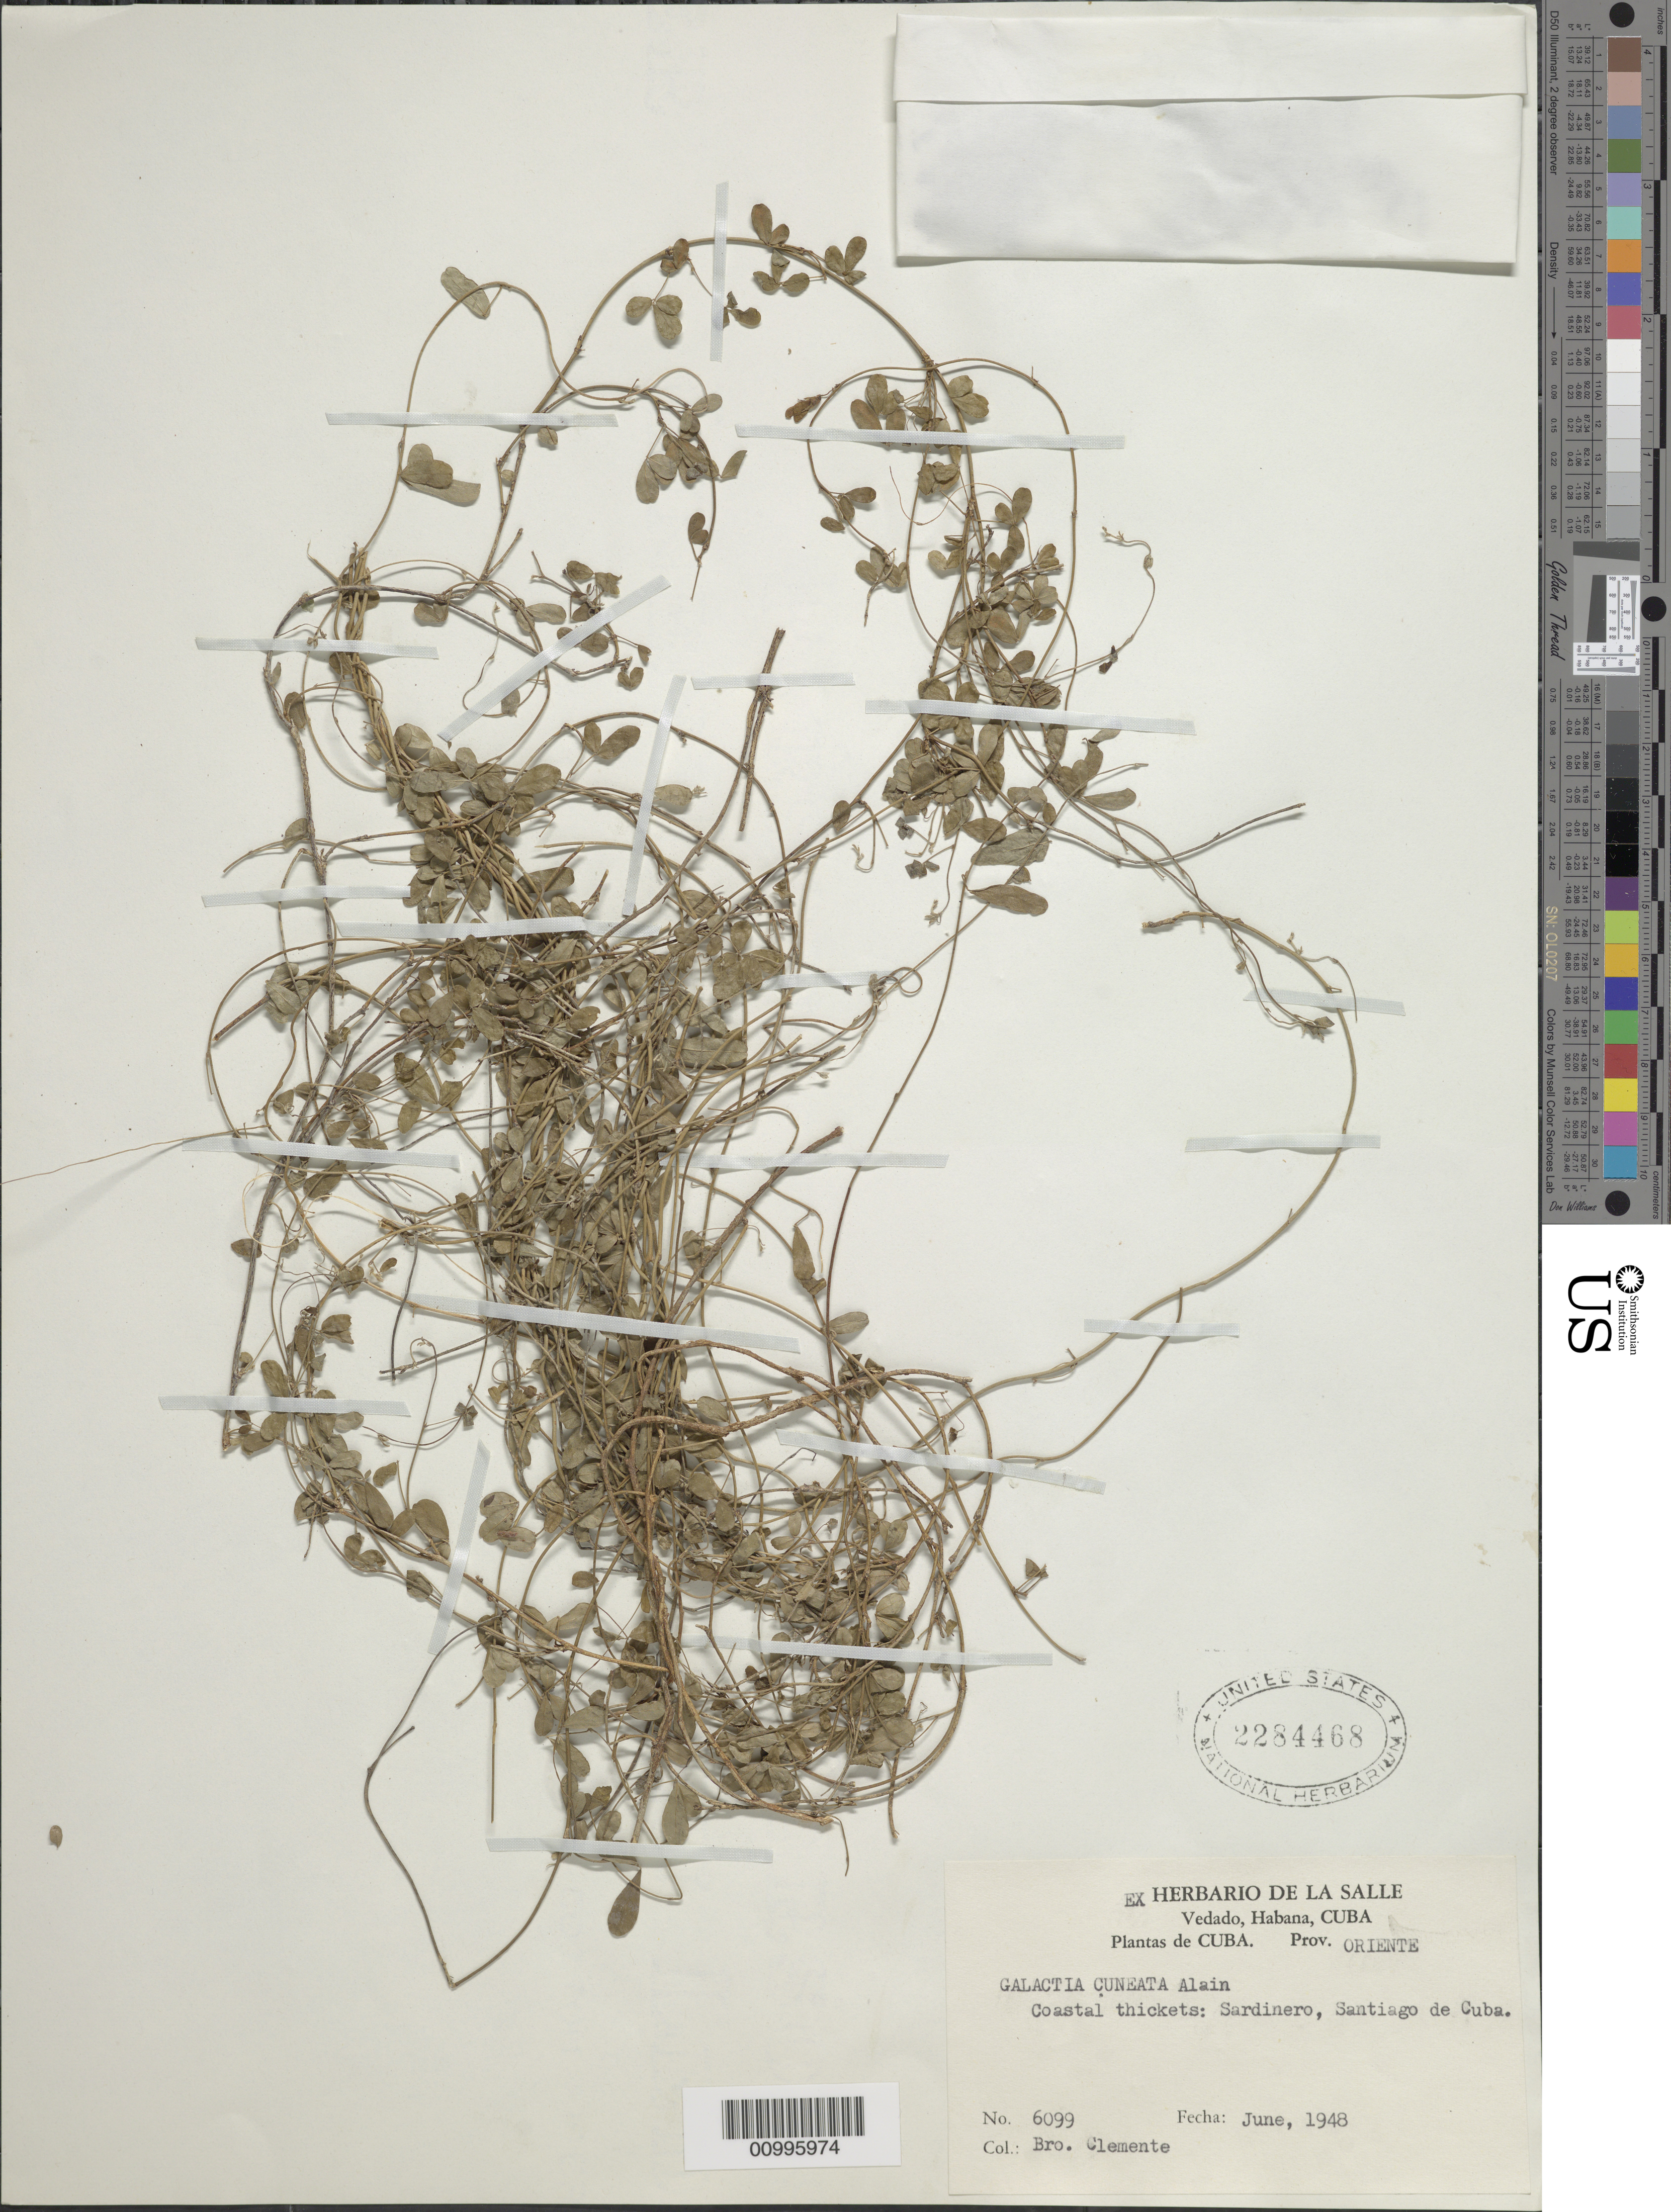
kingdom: Plantae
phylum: Tracheophyta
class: Magnoliopsida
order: Fabales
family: Fabaceae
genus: Galactia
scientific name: Galactia cuneata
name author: Alain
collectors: Bro. Clemente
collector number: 6099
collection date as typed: Jun 1948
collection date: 1948-06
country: Cuba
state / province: Santiago de Cuba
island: Cuba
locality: Coastal thickets; Sardinero, Santiago de Cuba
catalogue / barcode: US 2284468